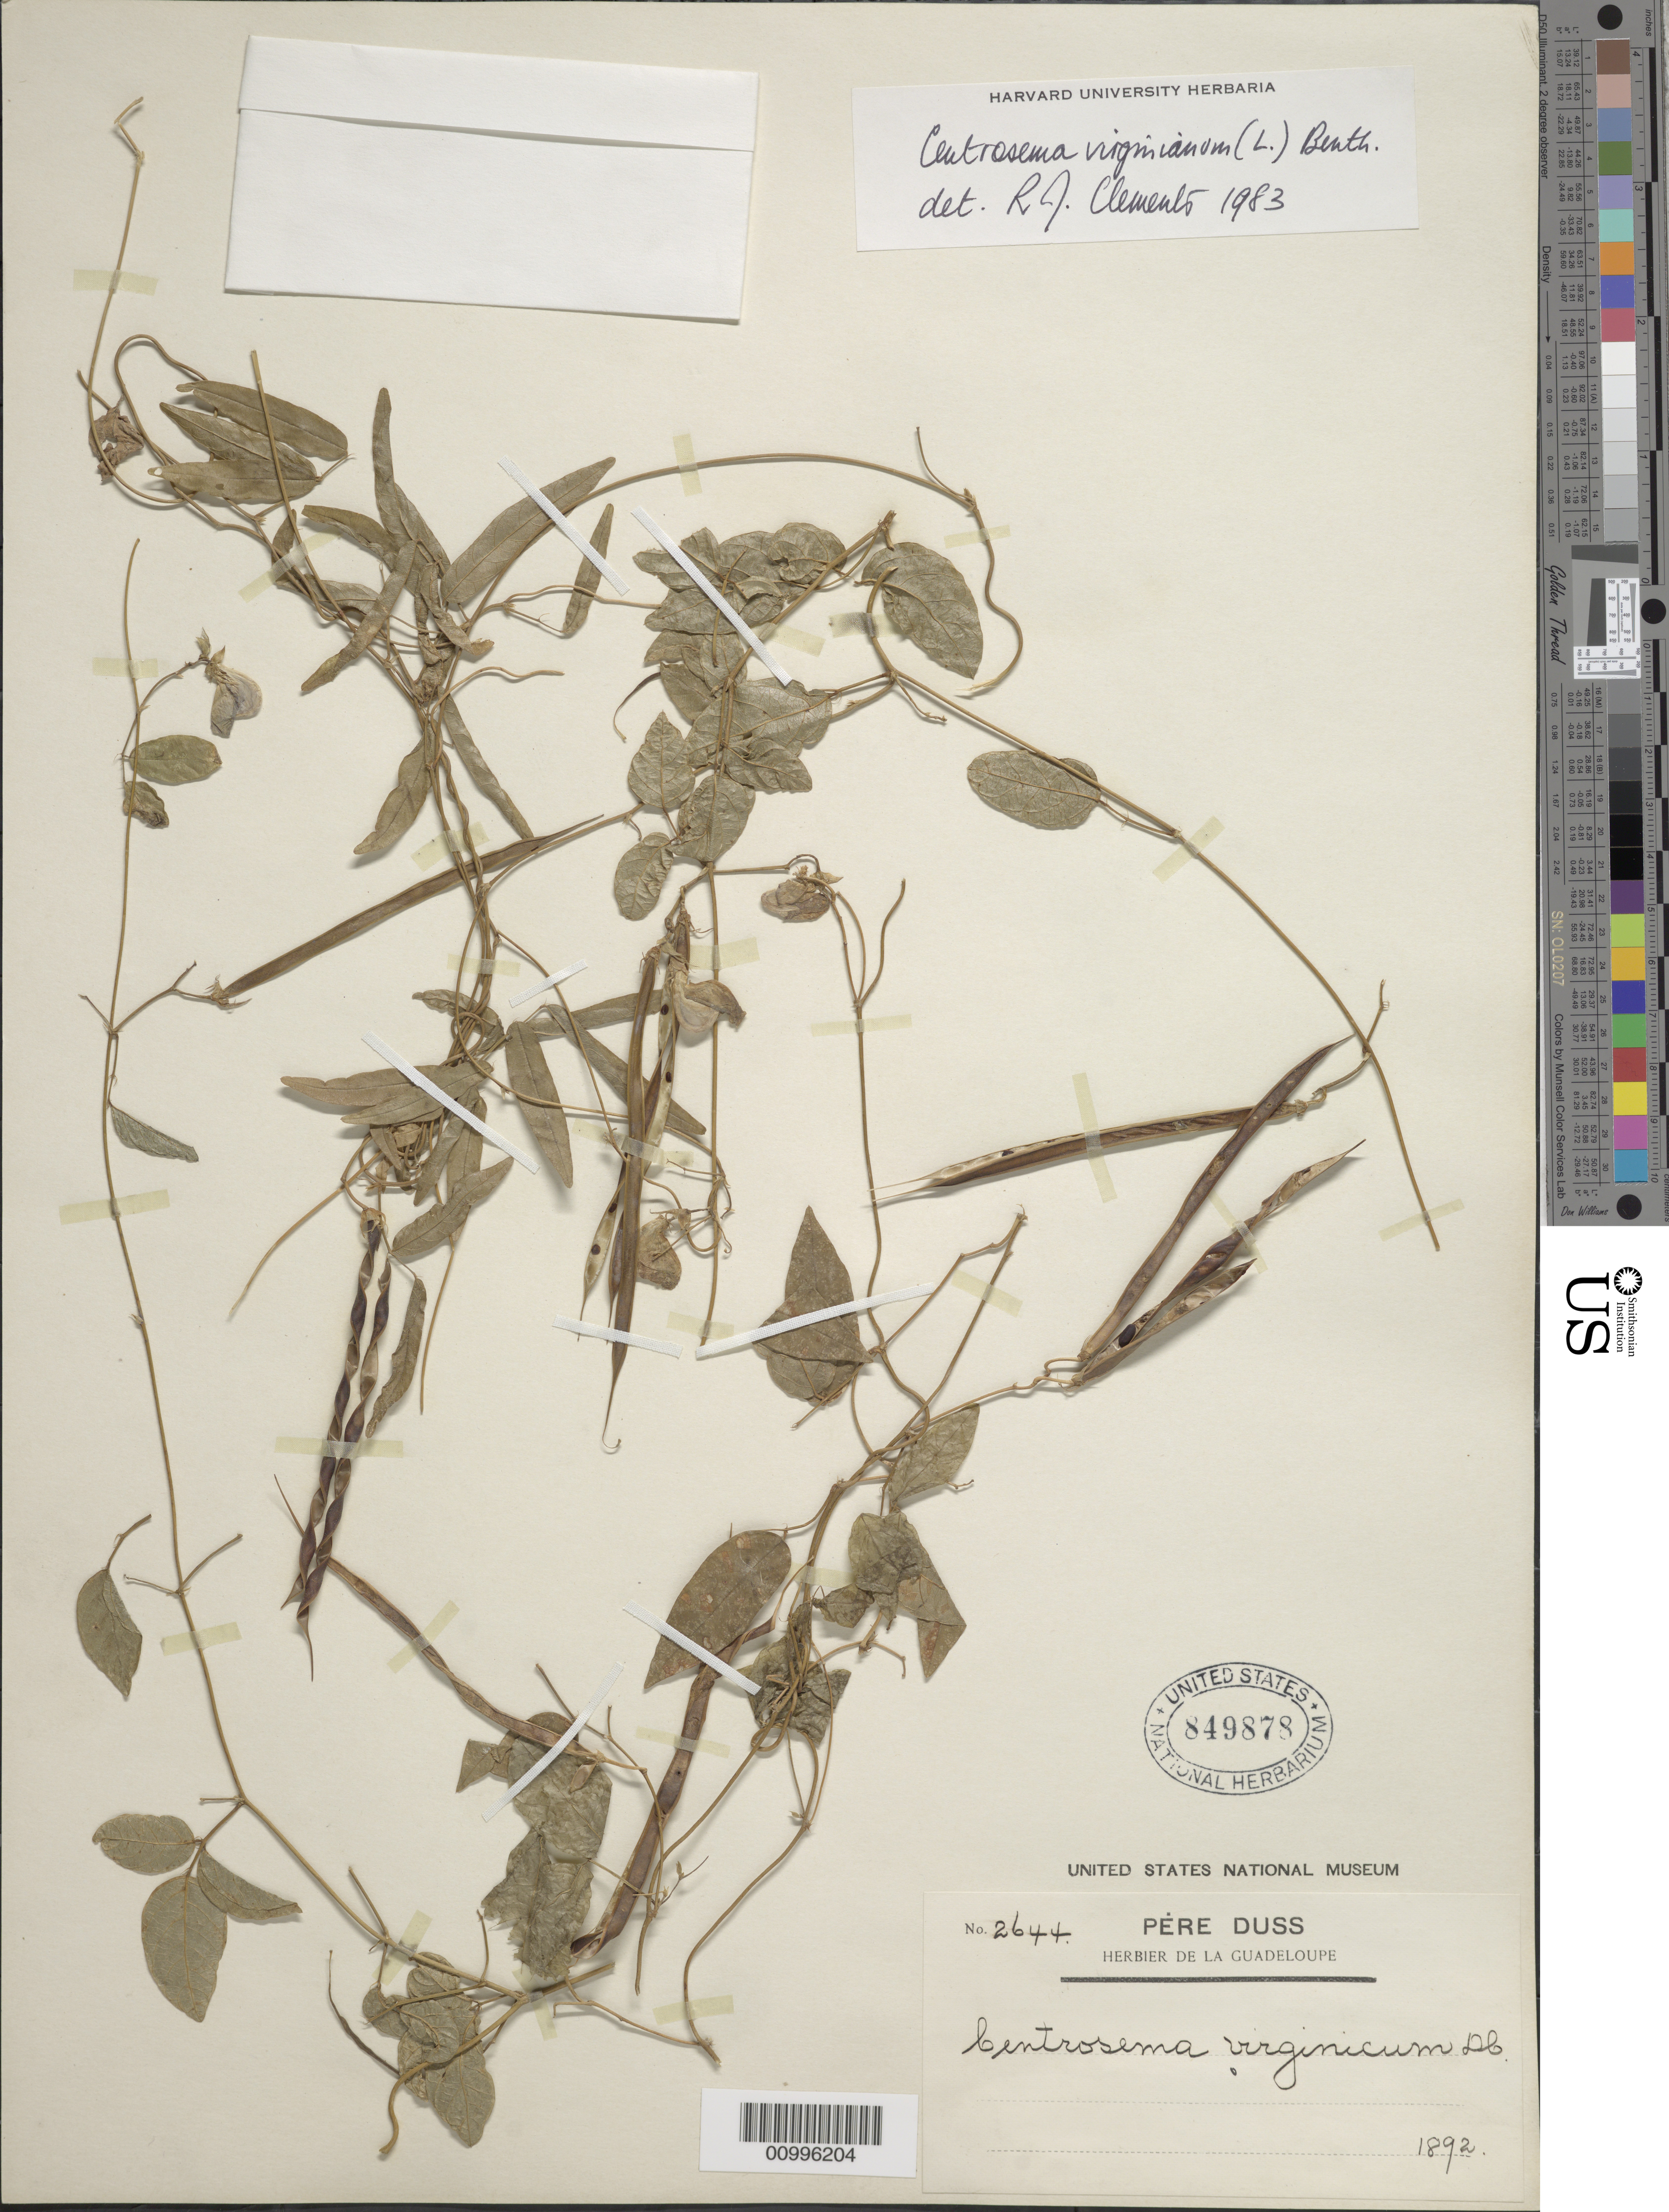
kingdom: Plantae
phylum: Tracheophyta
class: Magnoliopsida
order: Fabales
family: Fabaceae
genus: Centrosema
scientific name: Centrosema virginianum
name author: (L.) Benth.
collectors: Père Duss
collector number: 2644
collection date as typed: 1892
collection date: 1892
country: Guadeloupe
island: Basse Terre [Guadeloupe]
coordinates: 0 N, 0 E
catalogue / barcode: US 849878